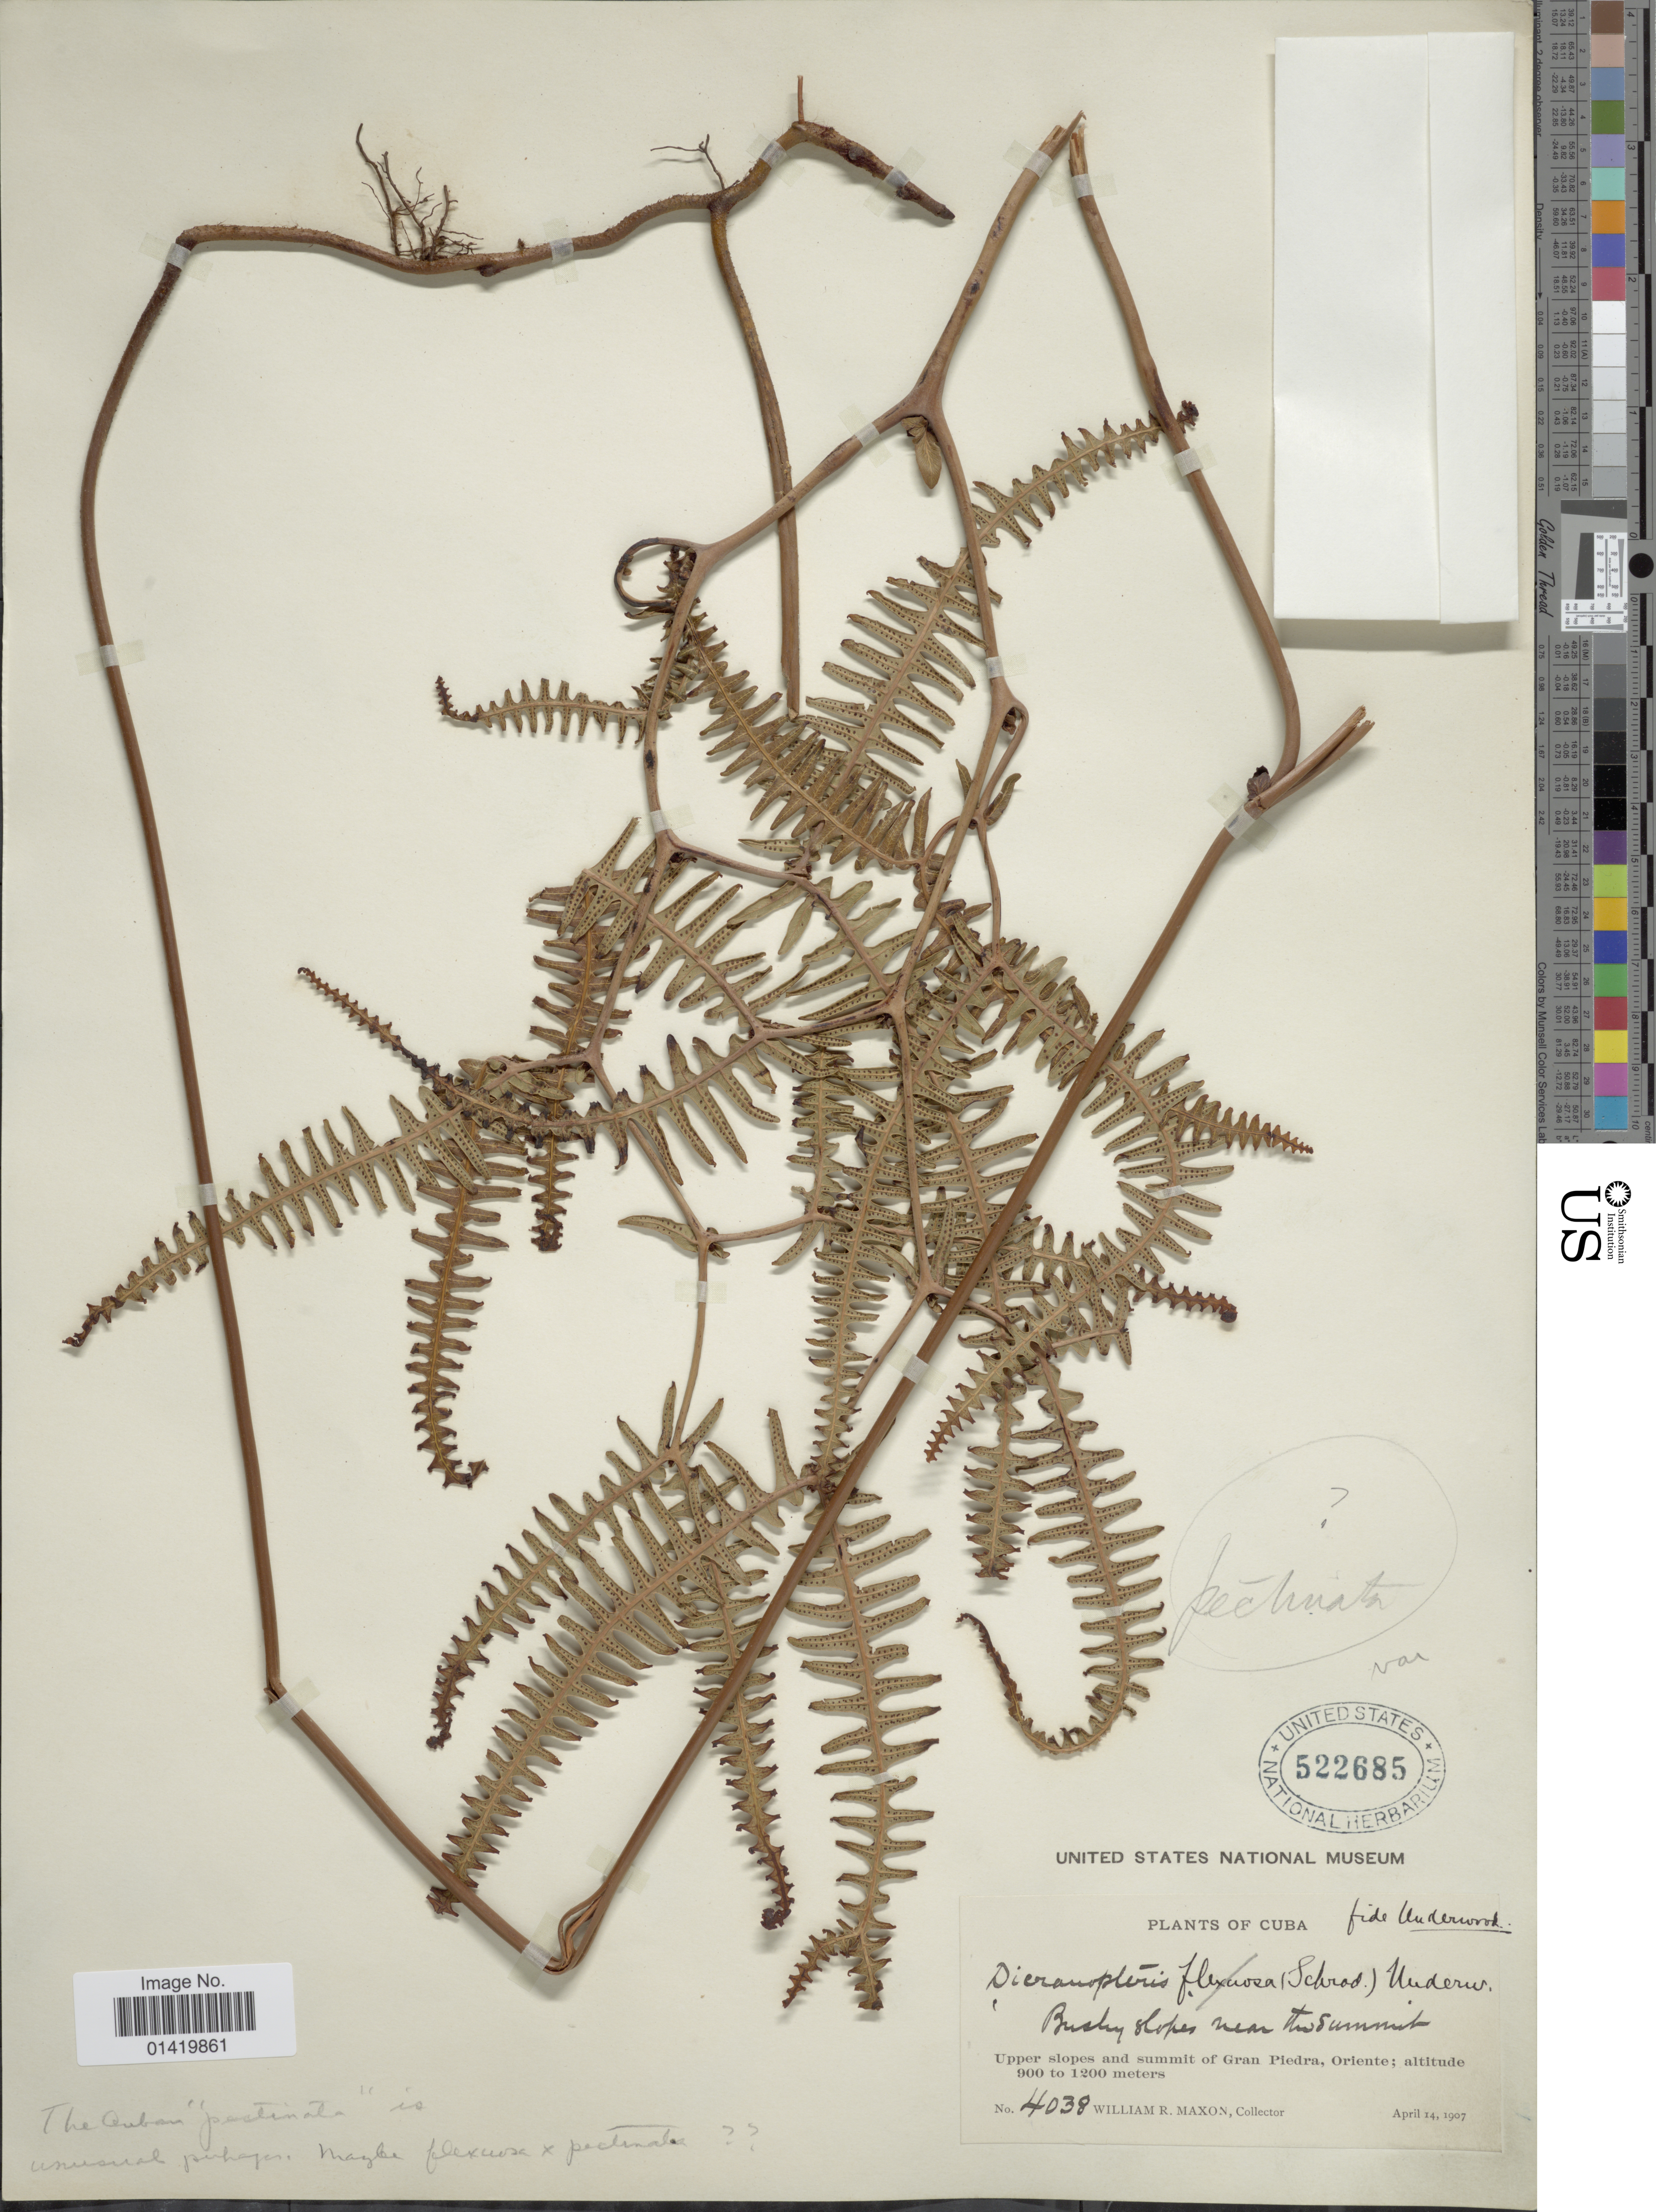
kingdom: Plantae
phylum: Tracheophyta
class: Polypodiopsida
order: Gleicheniales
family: Gleicheniaceae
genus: Gleichenella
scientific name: Gleichenella pectinata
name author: (Willd.) Ching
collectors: W. R. Maxon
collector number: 4038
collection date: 1907-04-14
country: Cuba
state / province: Oriente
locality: Upper slopes and summit of Gran Piedra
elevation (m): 900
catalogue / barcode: US 522685